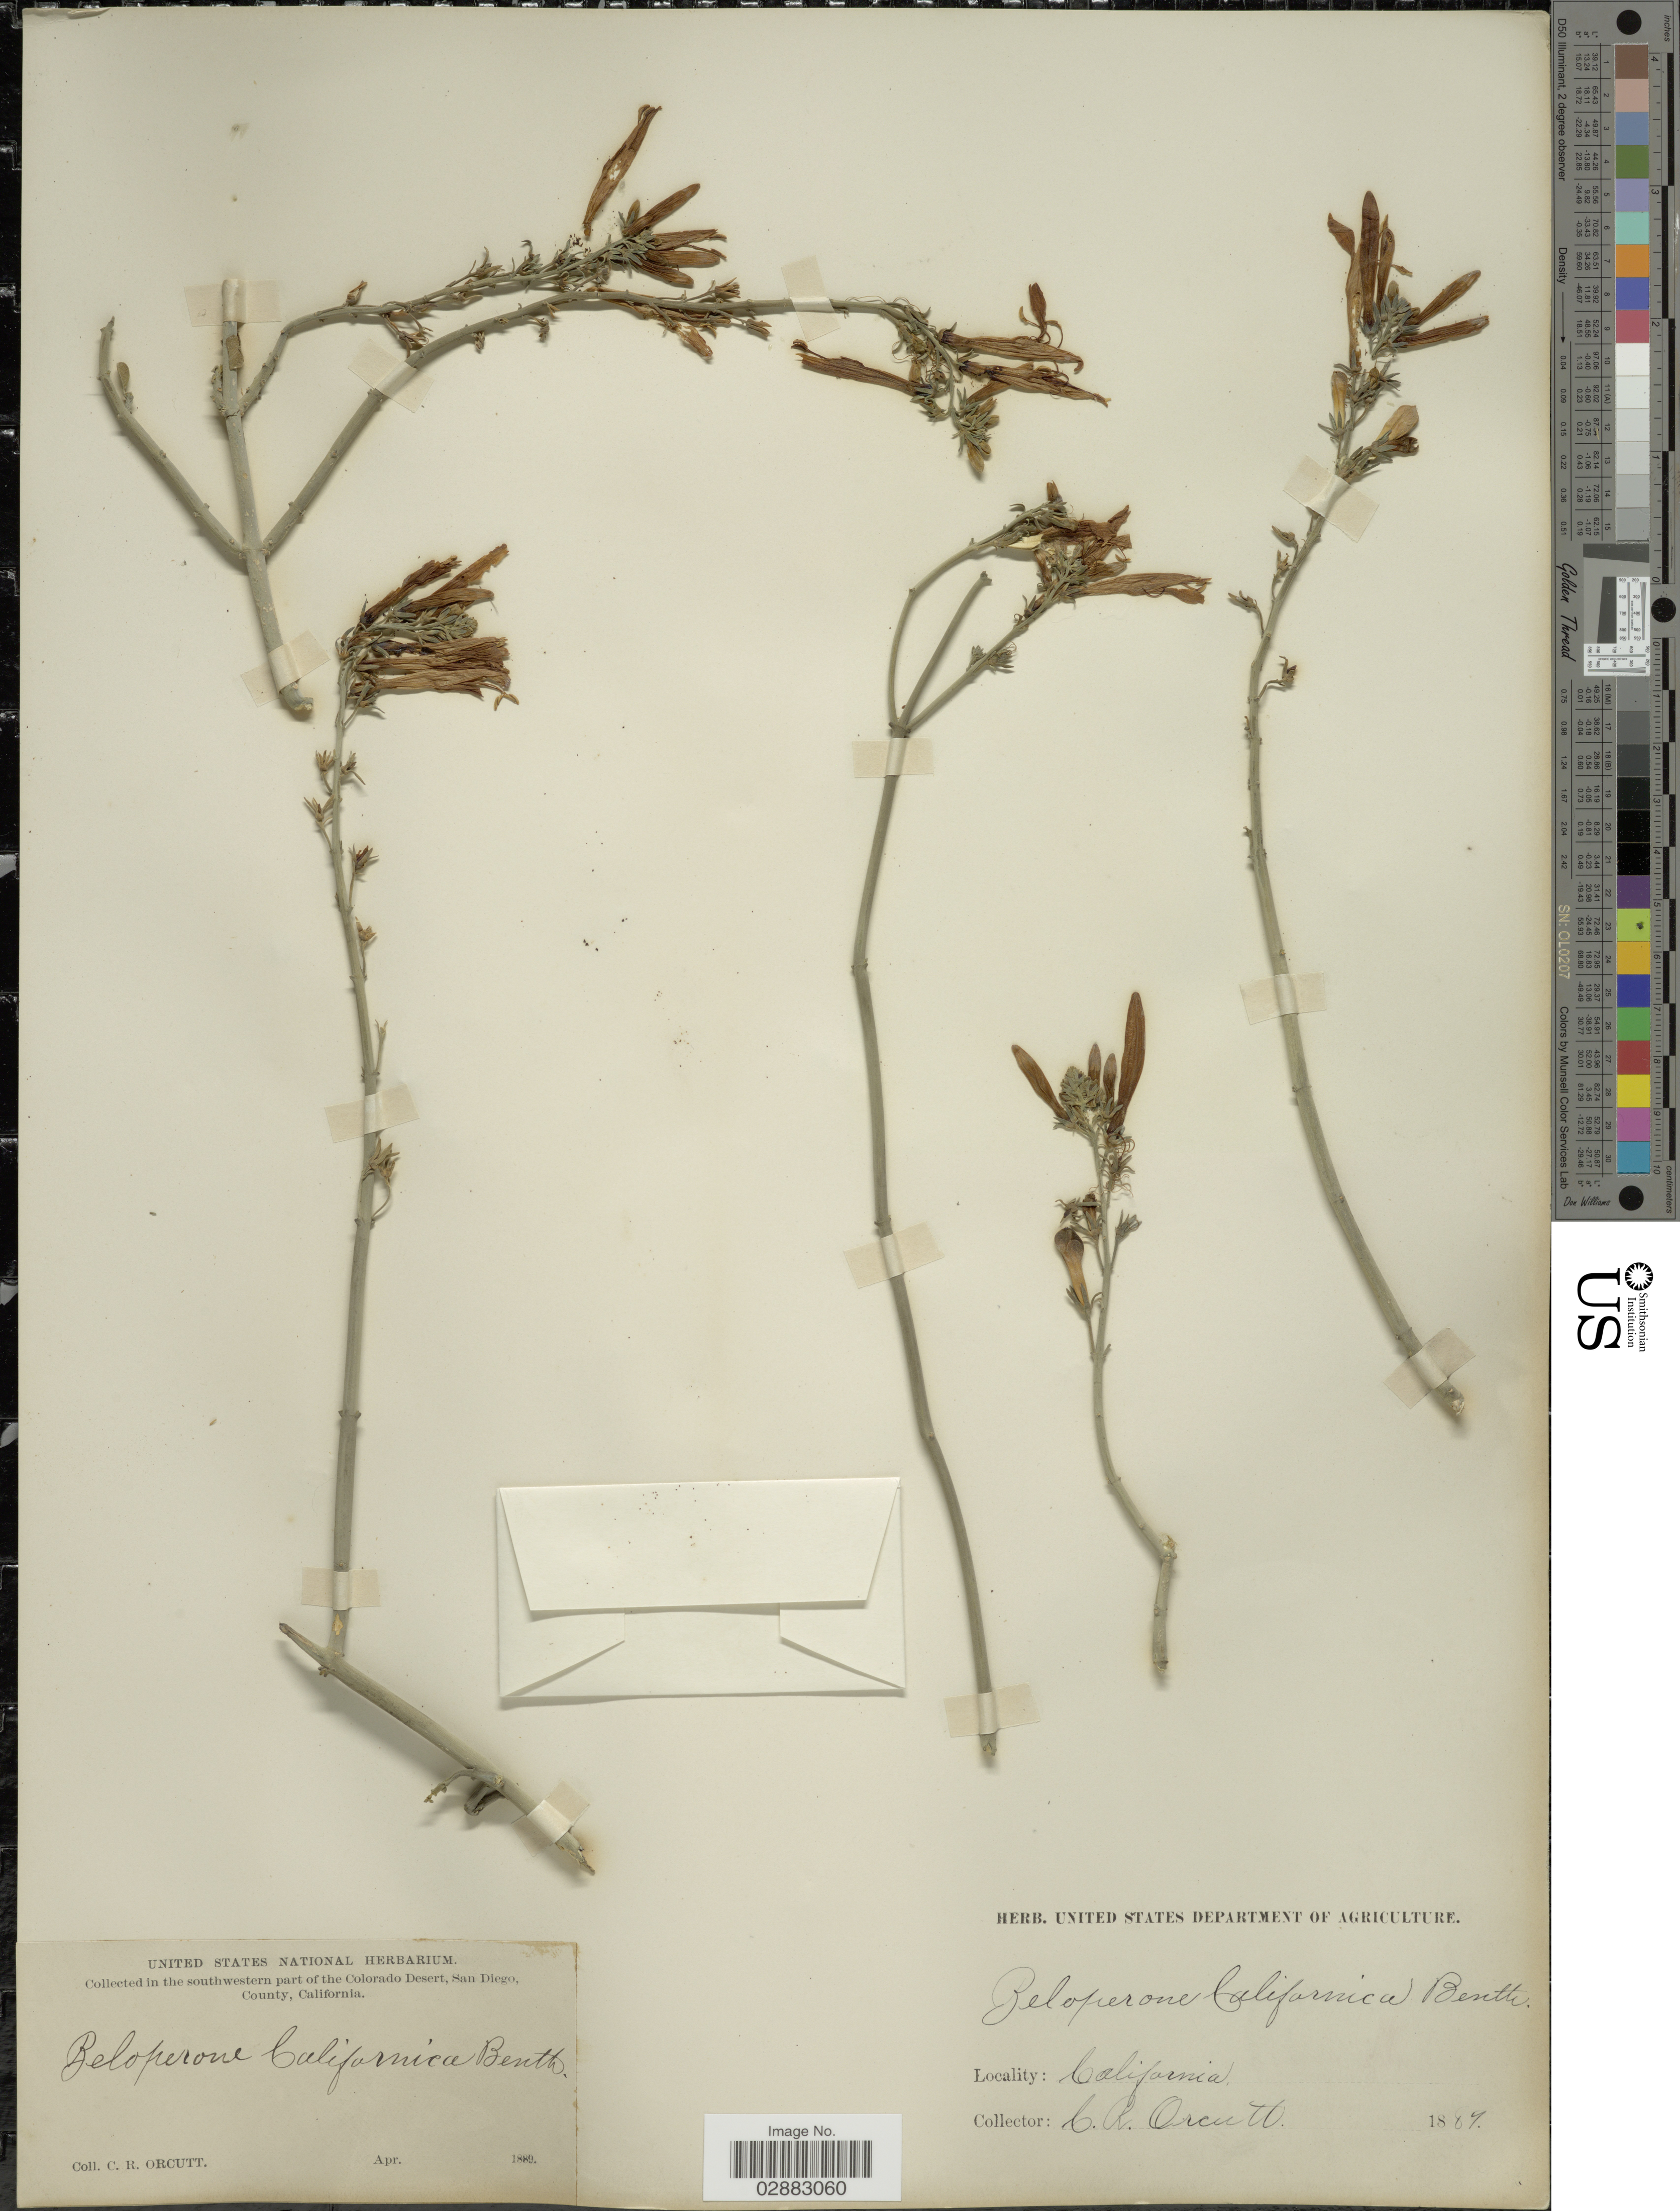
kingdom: Plantae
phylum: Tracheophyta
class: Magnoliopsida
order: Lamiales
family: Acanthaceae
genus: Beloperone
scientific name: Beloperone californica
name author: Benth.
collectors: C. R. Orcutt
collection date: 1889-04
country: United States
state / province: California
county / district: San Diego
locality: Collected in the southwestern part of the Colorado Desert, San Diego County.